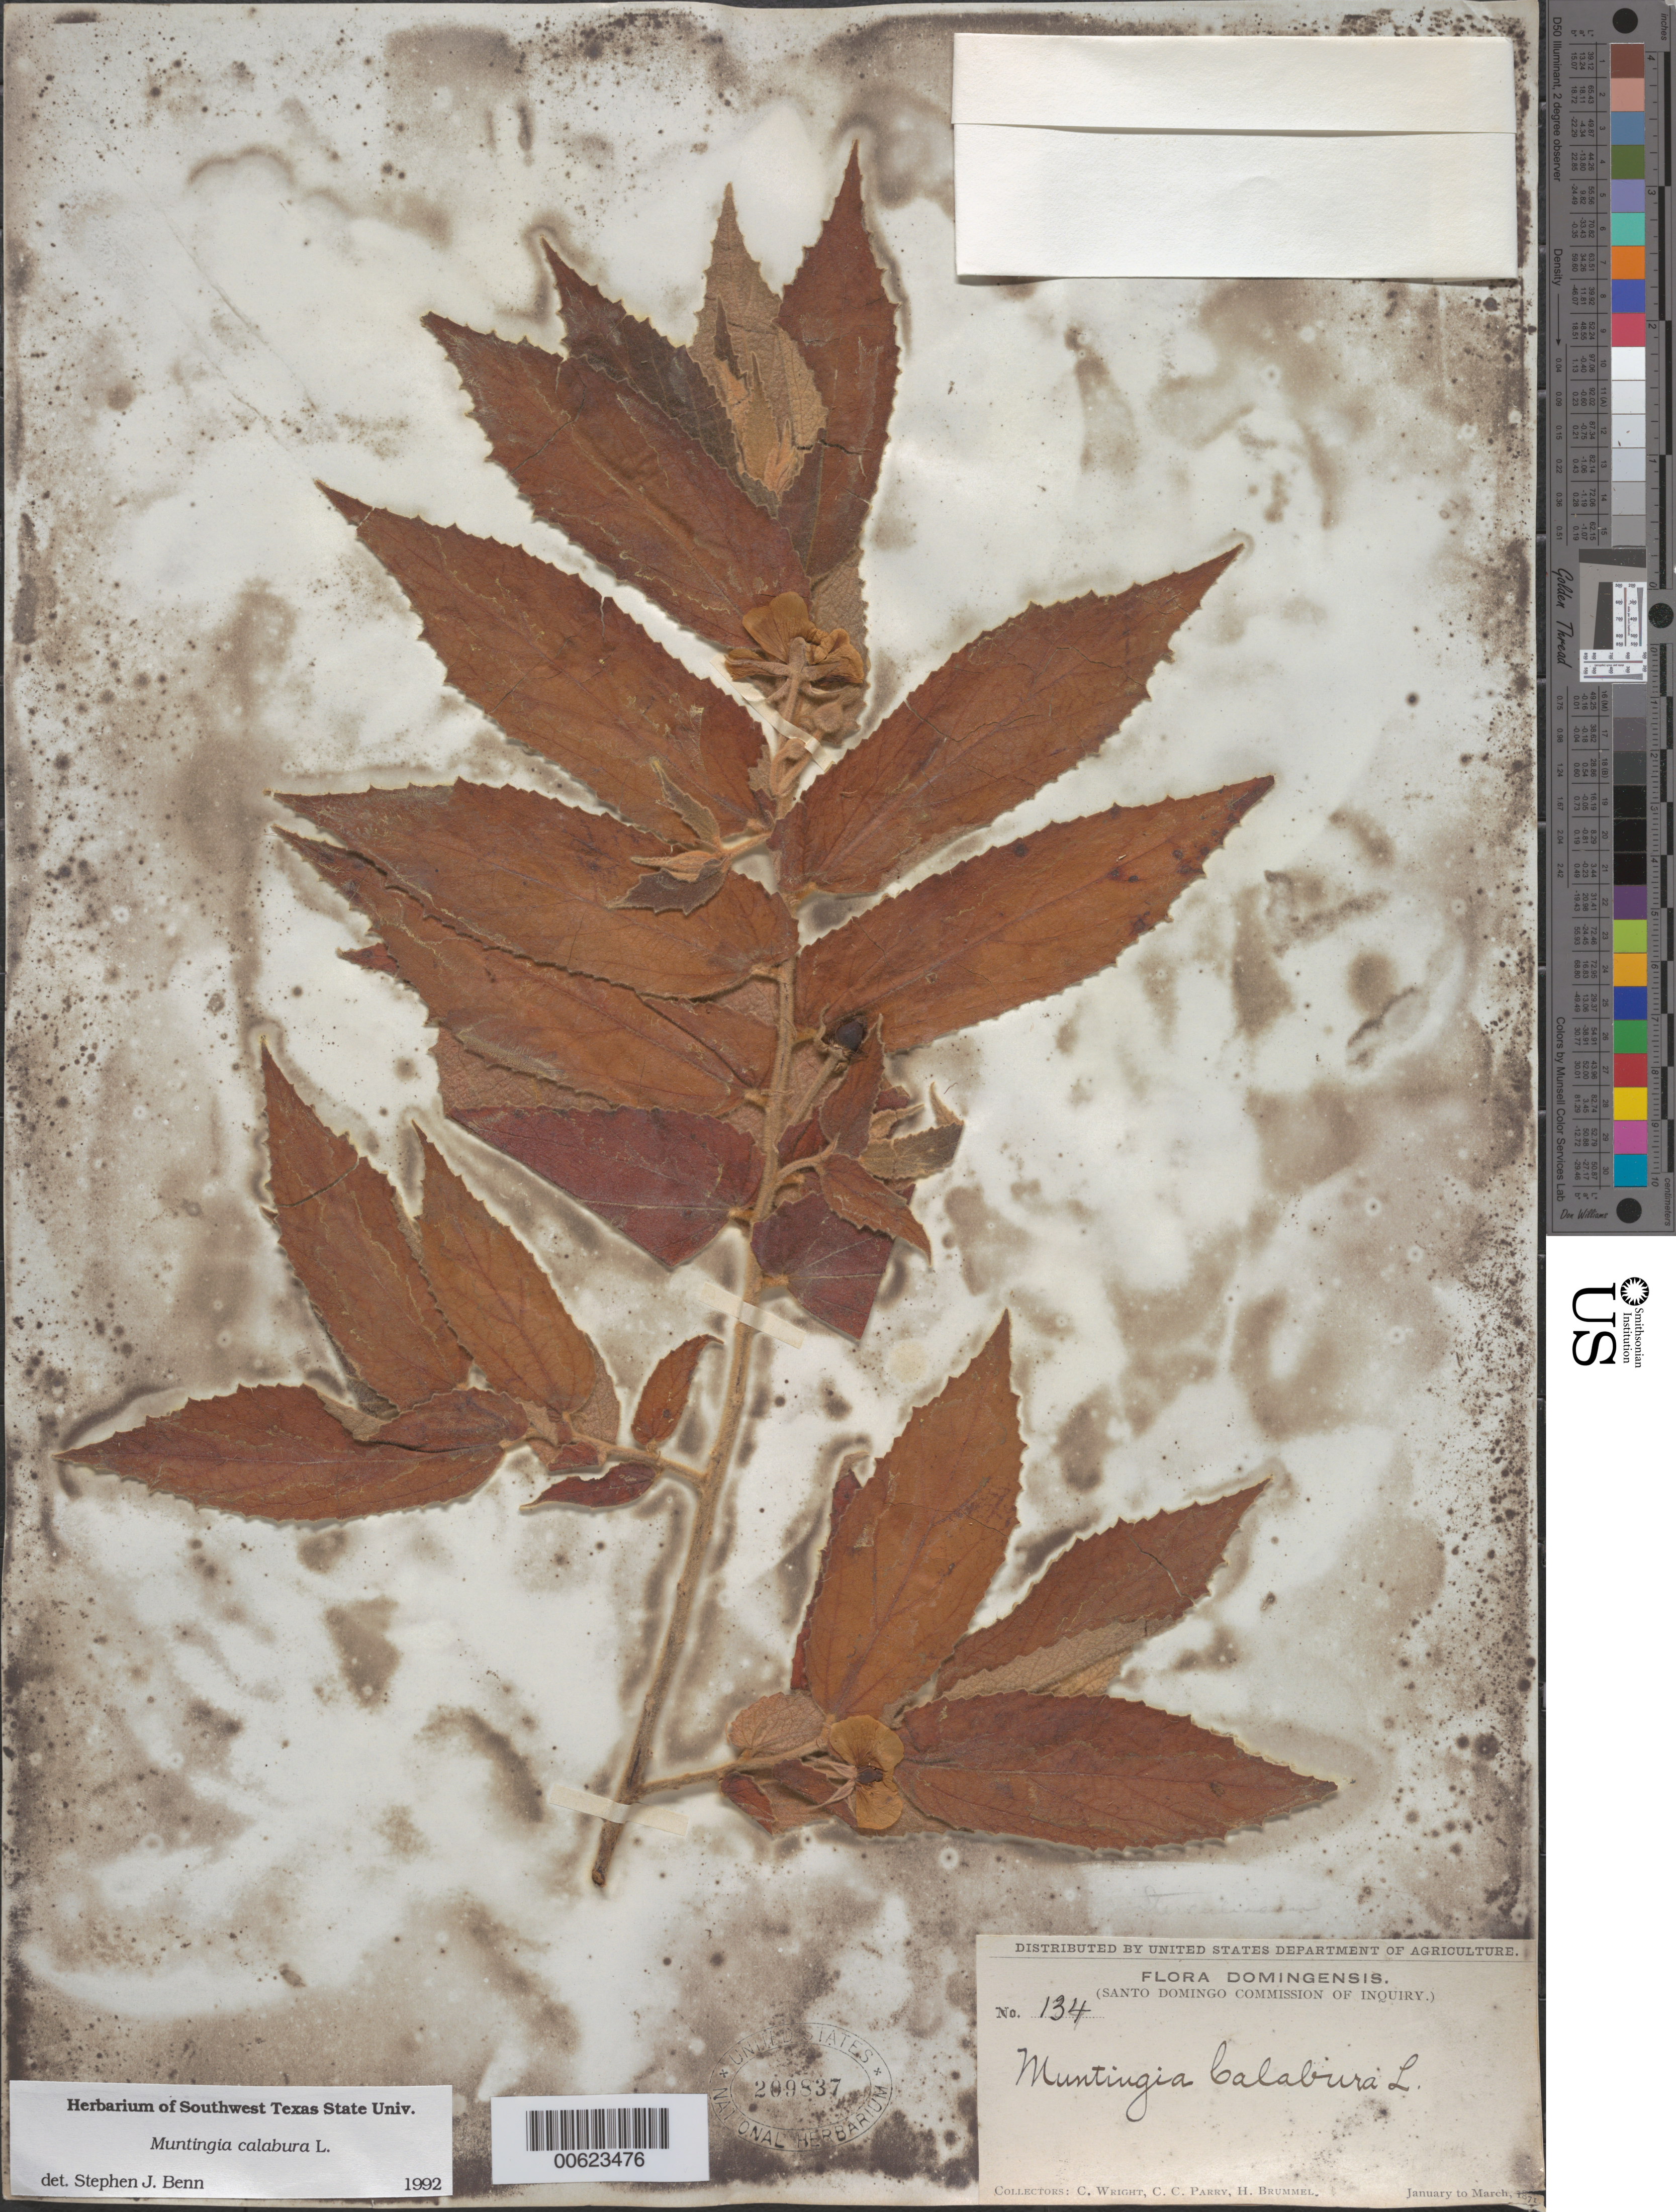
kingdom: Plantae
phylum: Tracheophyta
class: Magnoliopsida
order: Malvales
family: Muntingiaceae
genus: Muntingia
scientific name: Muntingia calabura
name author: L.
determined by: Benn, S. J.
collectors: C. Wright, C. C. Parry & H. Brummel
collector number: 134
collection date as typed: Jan 1871 to -- Mar 1871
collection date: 1871-01/1871-03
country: Dominican Republic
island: Hispaniola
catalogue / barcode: US 209837